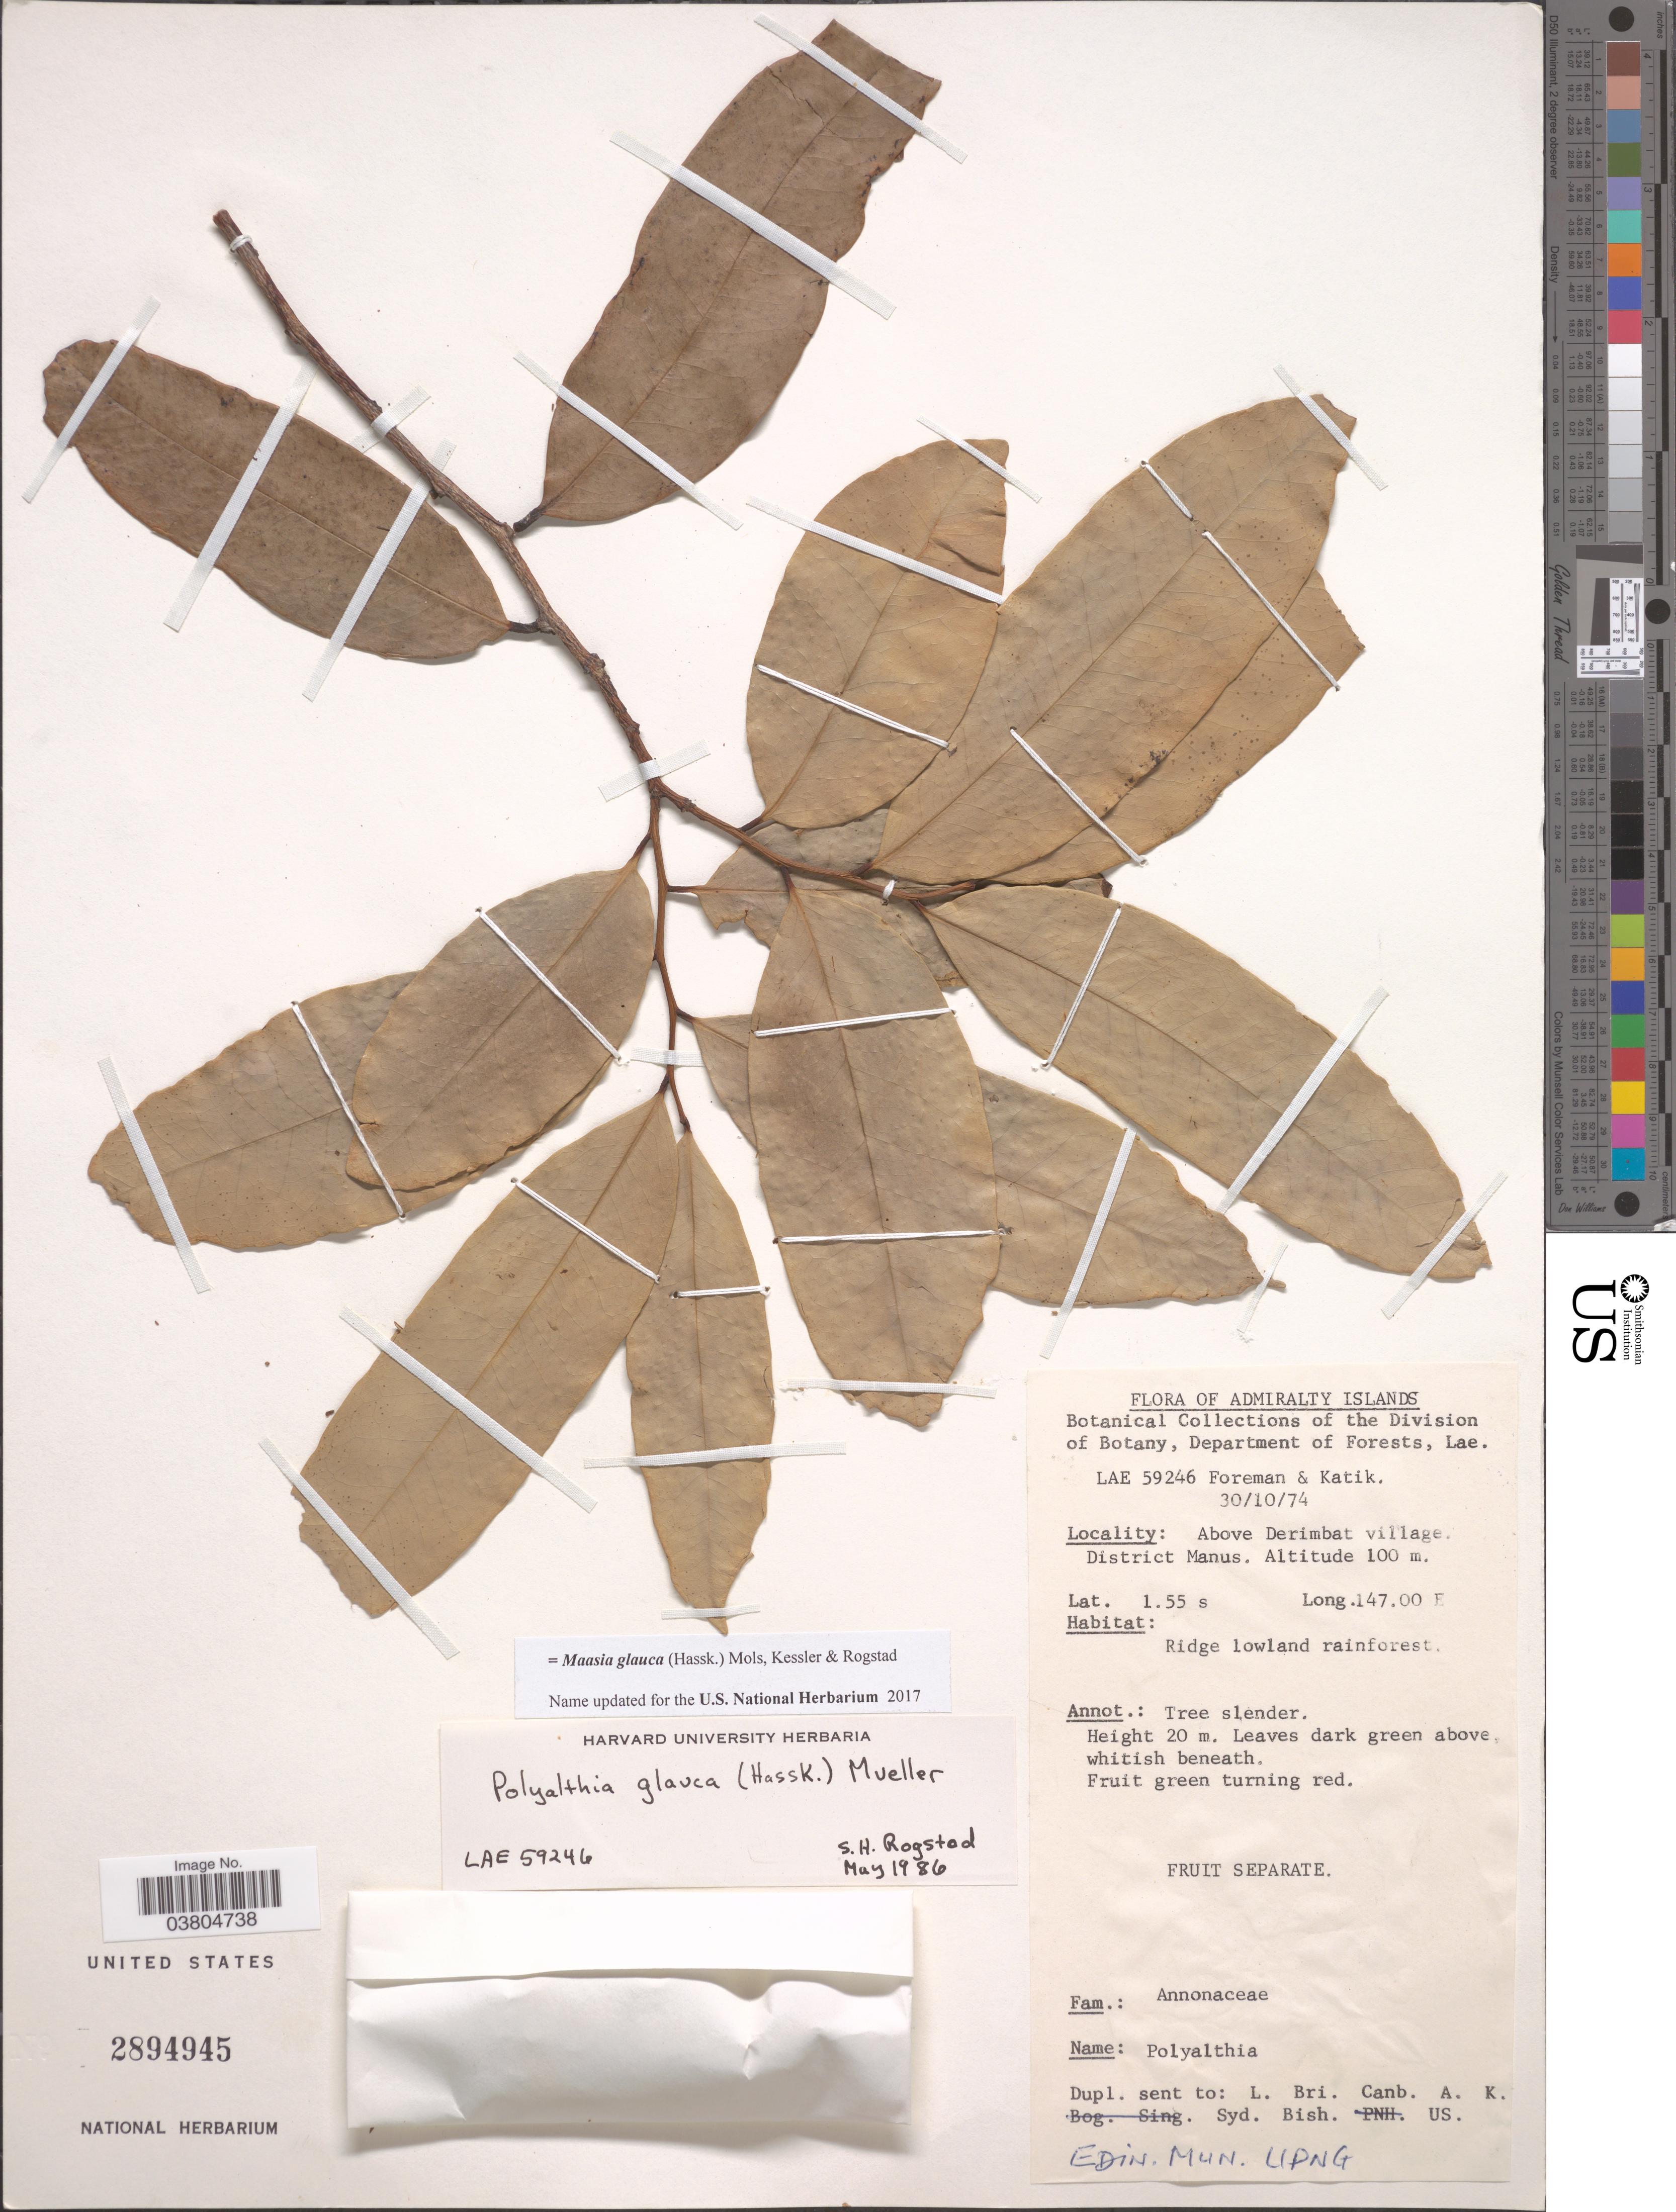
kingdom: Plantae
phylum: Tracheophyta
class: Magnoliopsida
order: Magnoliales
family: Annonaceae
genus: Maasia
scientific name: Maasia glauca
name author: (Hassk.) Mols et al.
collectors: -. Foreman & Katik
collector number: LAE 59246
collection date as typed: Transcribed d/m/y: 30/10/74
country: Papua New Guinea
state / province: Manus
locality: Admiralty Islands. Above Derimbat village. District Manus.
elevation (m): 100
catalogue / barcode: US 2894945